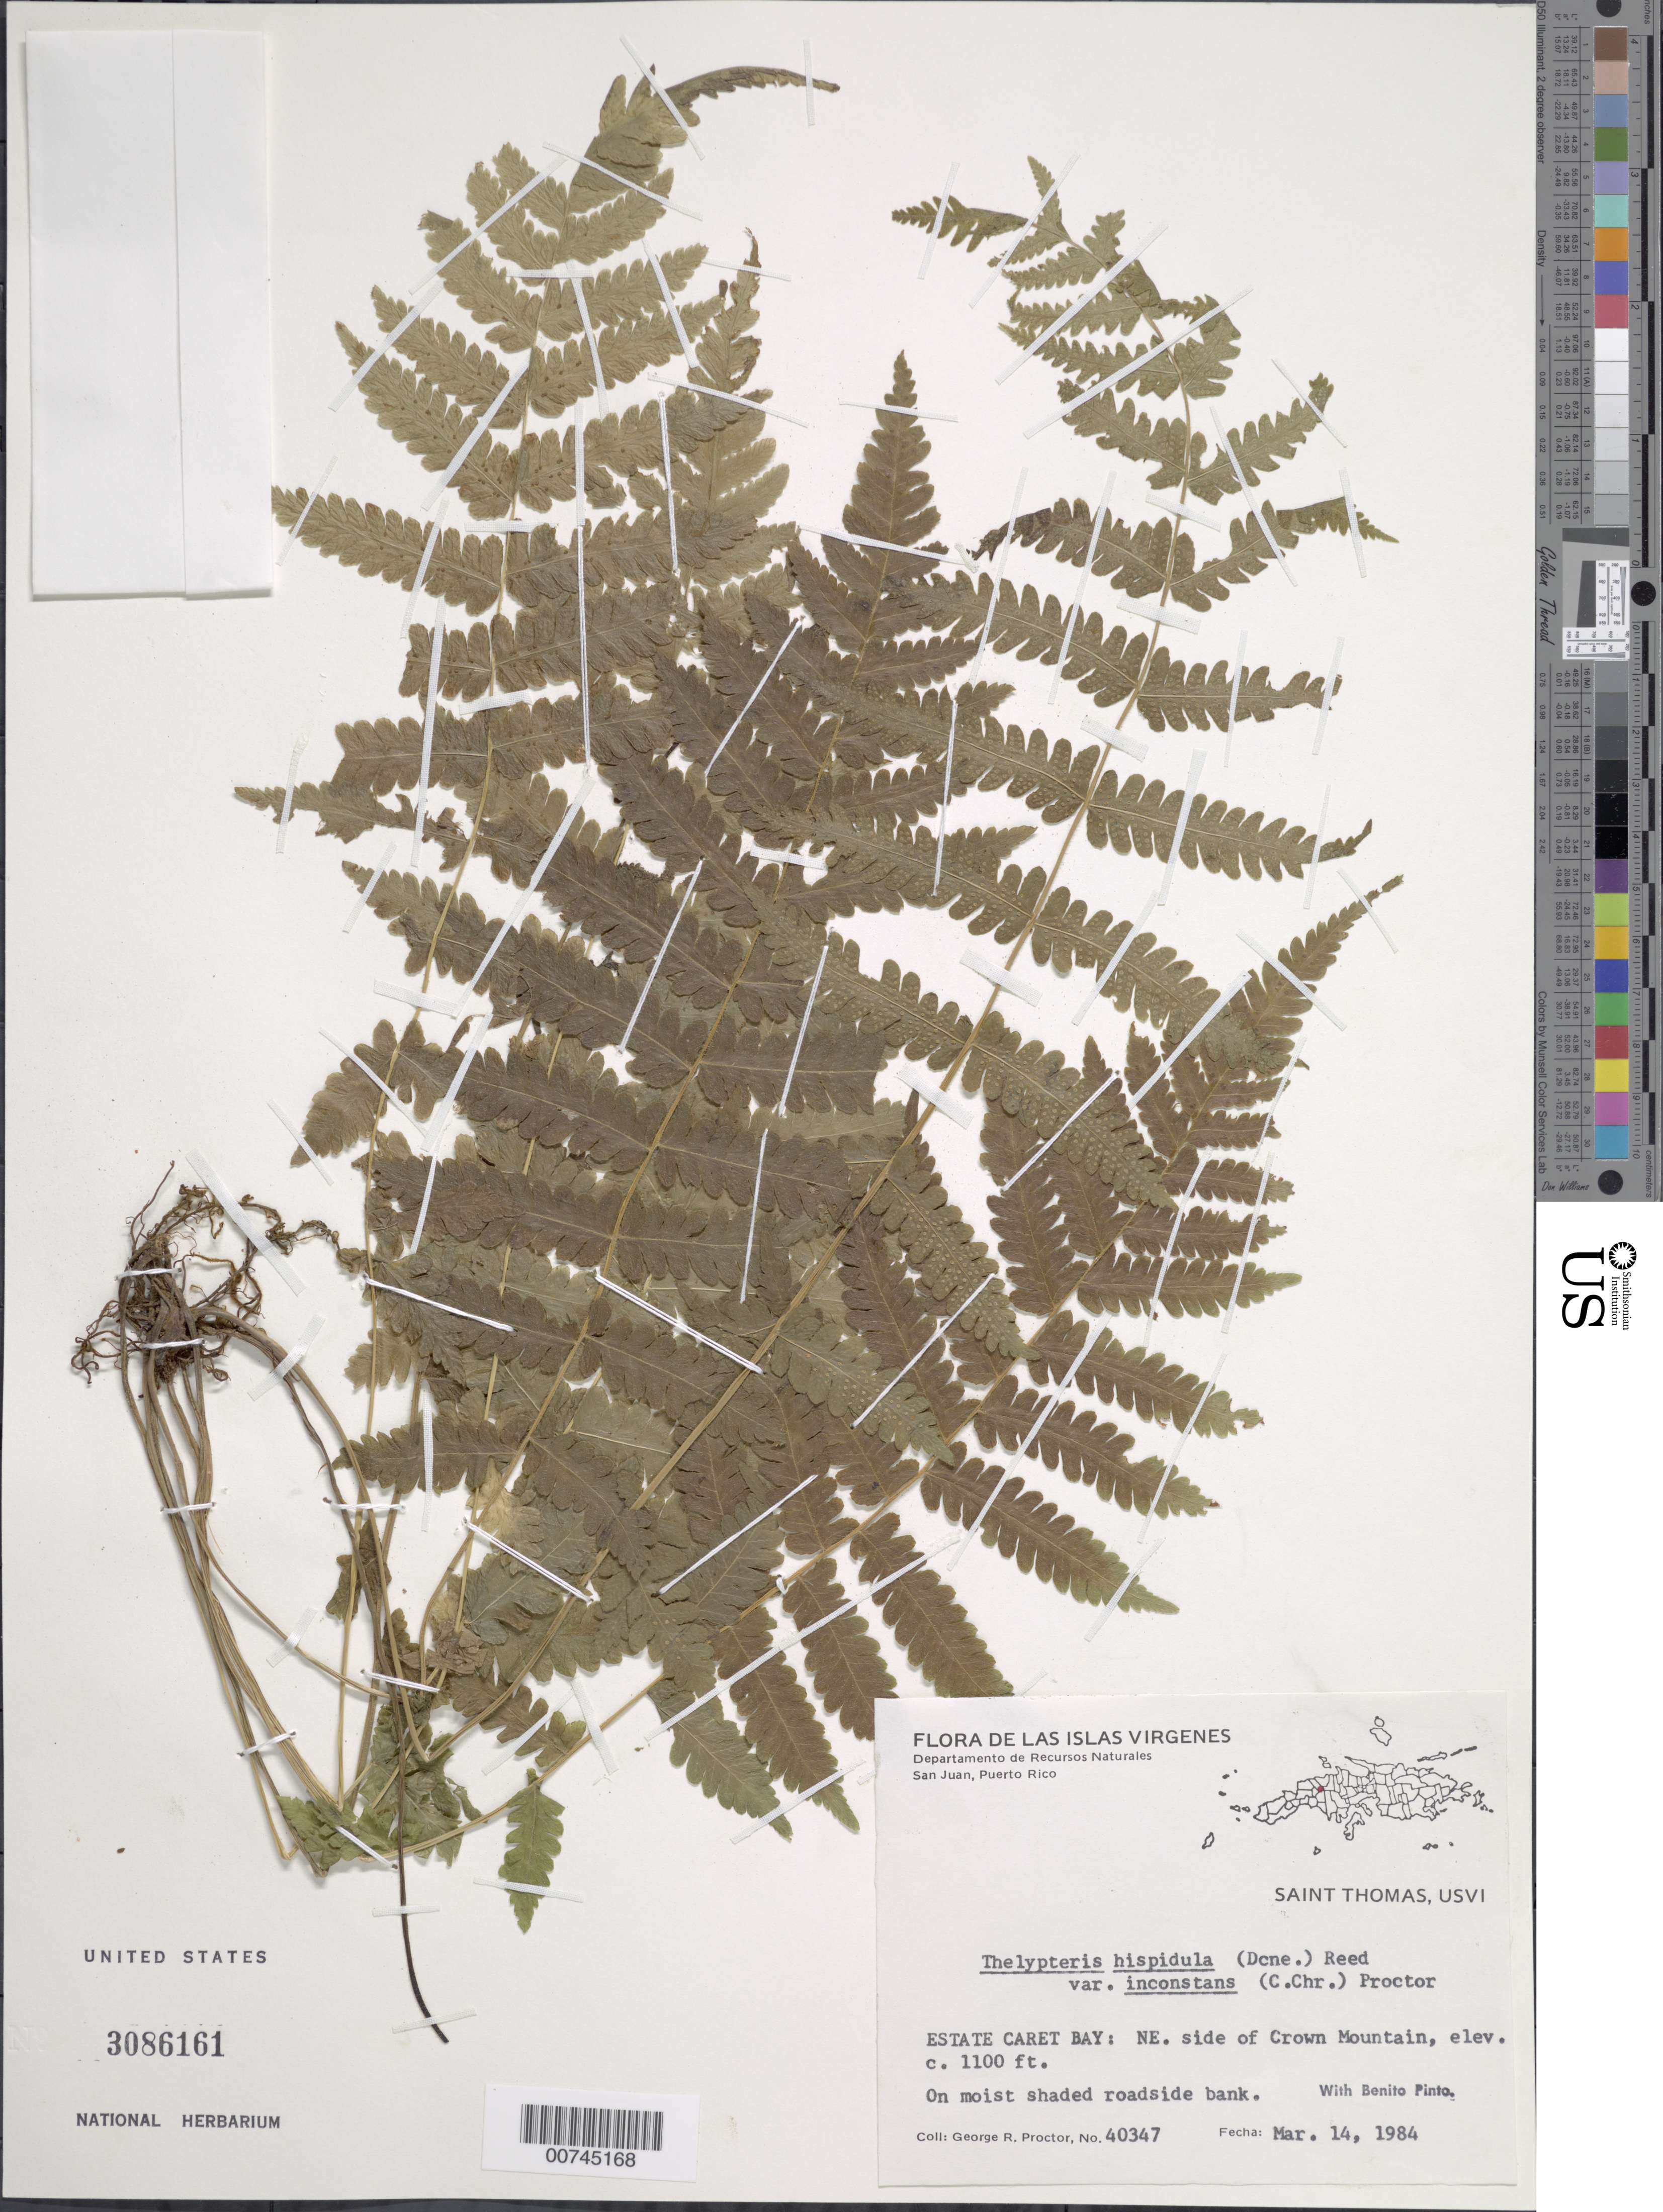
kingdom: Plantae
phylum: Tracheophyta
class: Polypodiopsida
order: Polypodiales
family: Thelypteridaceae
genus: Christella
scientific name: Christella hispidula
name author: (Decne.) Holttum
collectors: G. R. Proctor & B. Pinto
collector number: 40347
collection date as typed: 14 Mar 1984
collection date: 1984-03-14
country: U.S. Virgin Islands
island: St. Thomas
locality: Estate Caret Bay: NE side of Crown Mountain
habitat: On moist shaded roadside bank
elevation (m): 335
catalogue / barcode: US 3086161